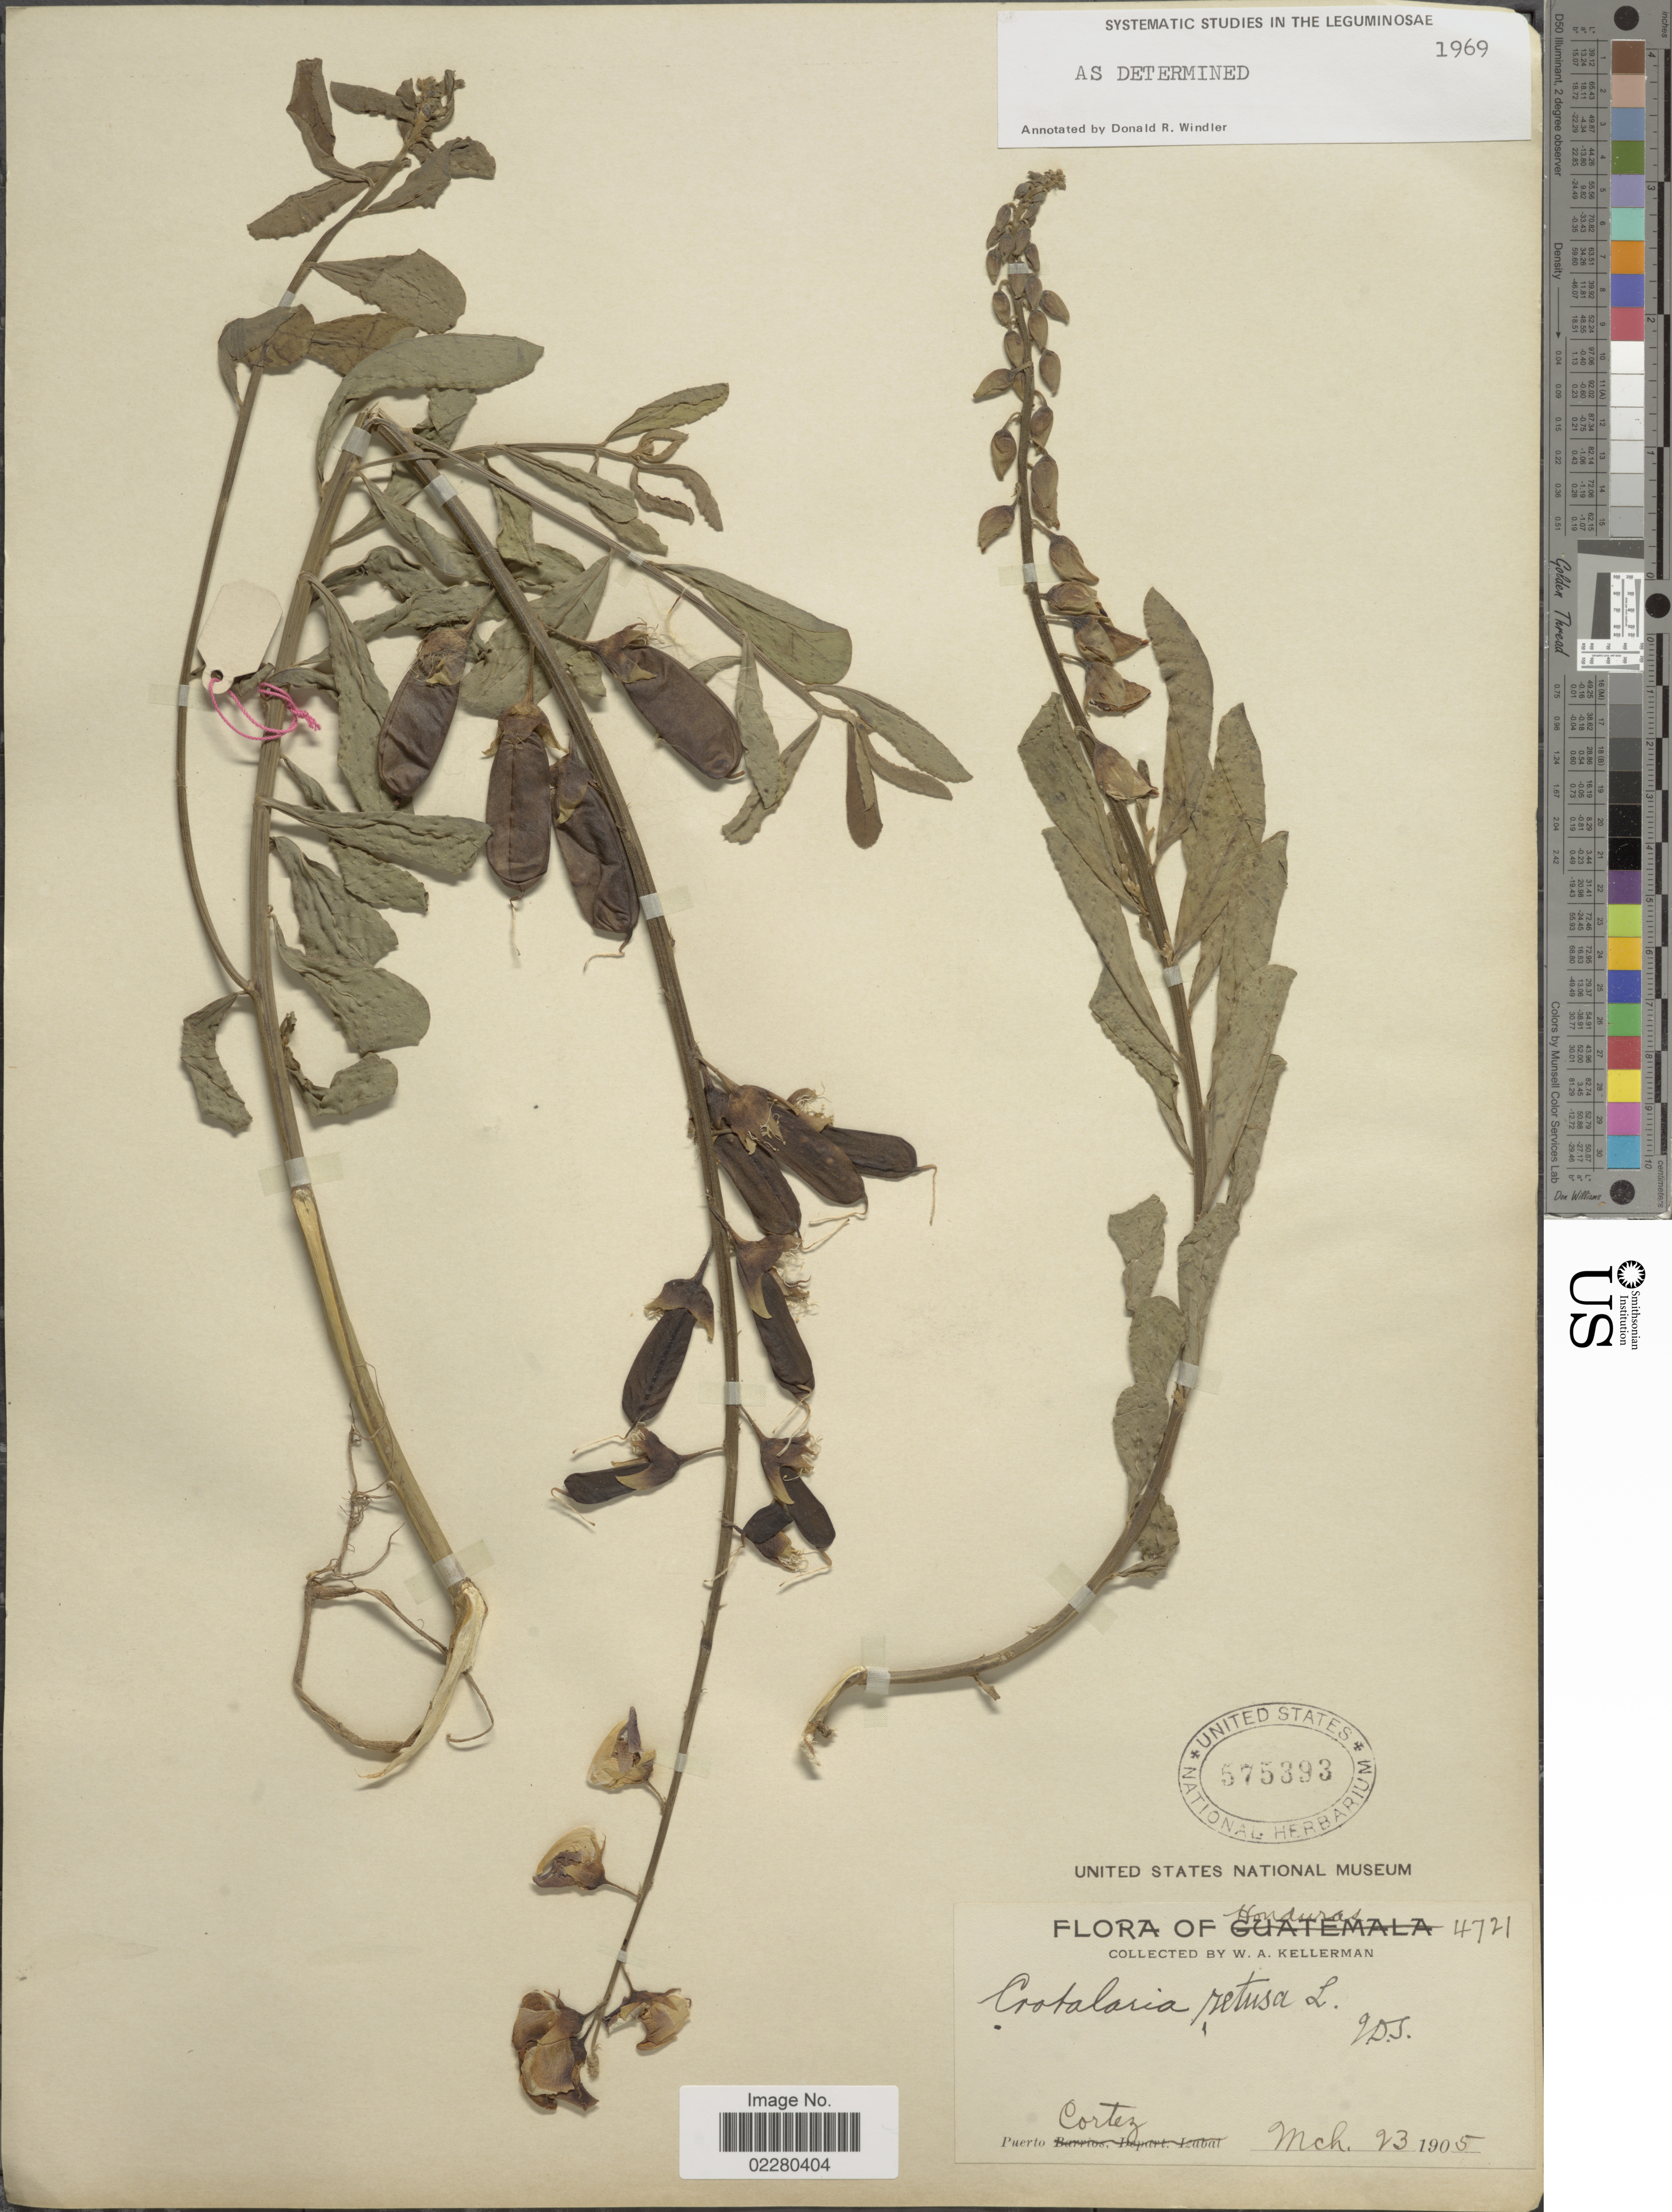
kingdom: Plantae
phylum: Tracheophyta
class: Magnoliopsida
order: Fabales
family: Fabaceae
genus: Crotalaria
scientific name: Crotalaria retusa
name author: L.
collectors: W. Kellerman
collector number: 4721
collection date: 1905-03-23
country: Honduras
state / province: Cortés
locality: Puerto Cortes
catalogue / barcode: US 575393